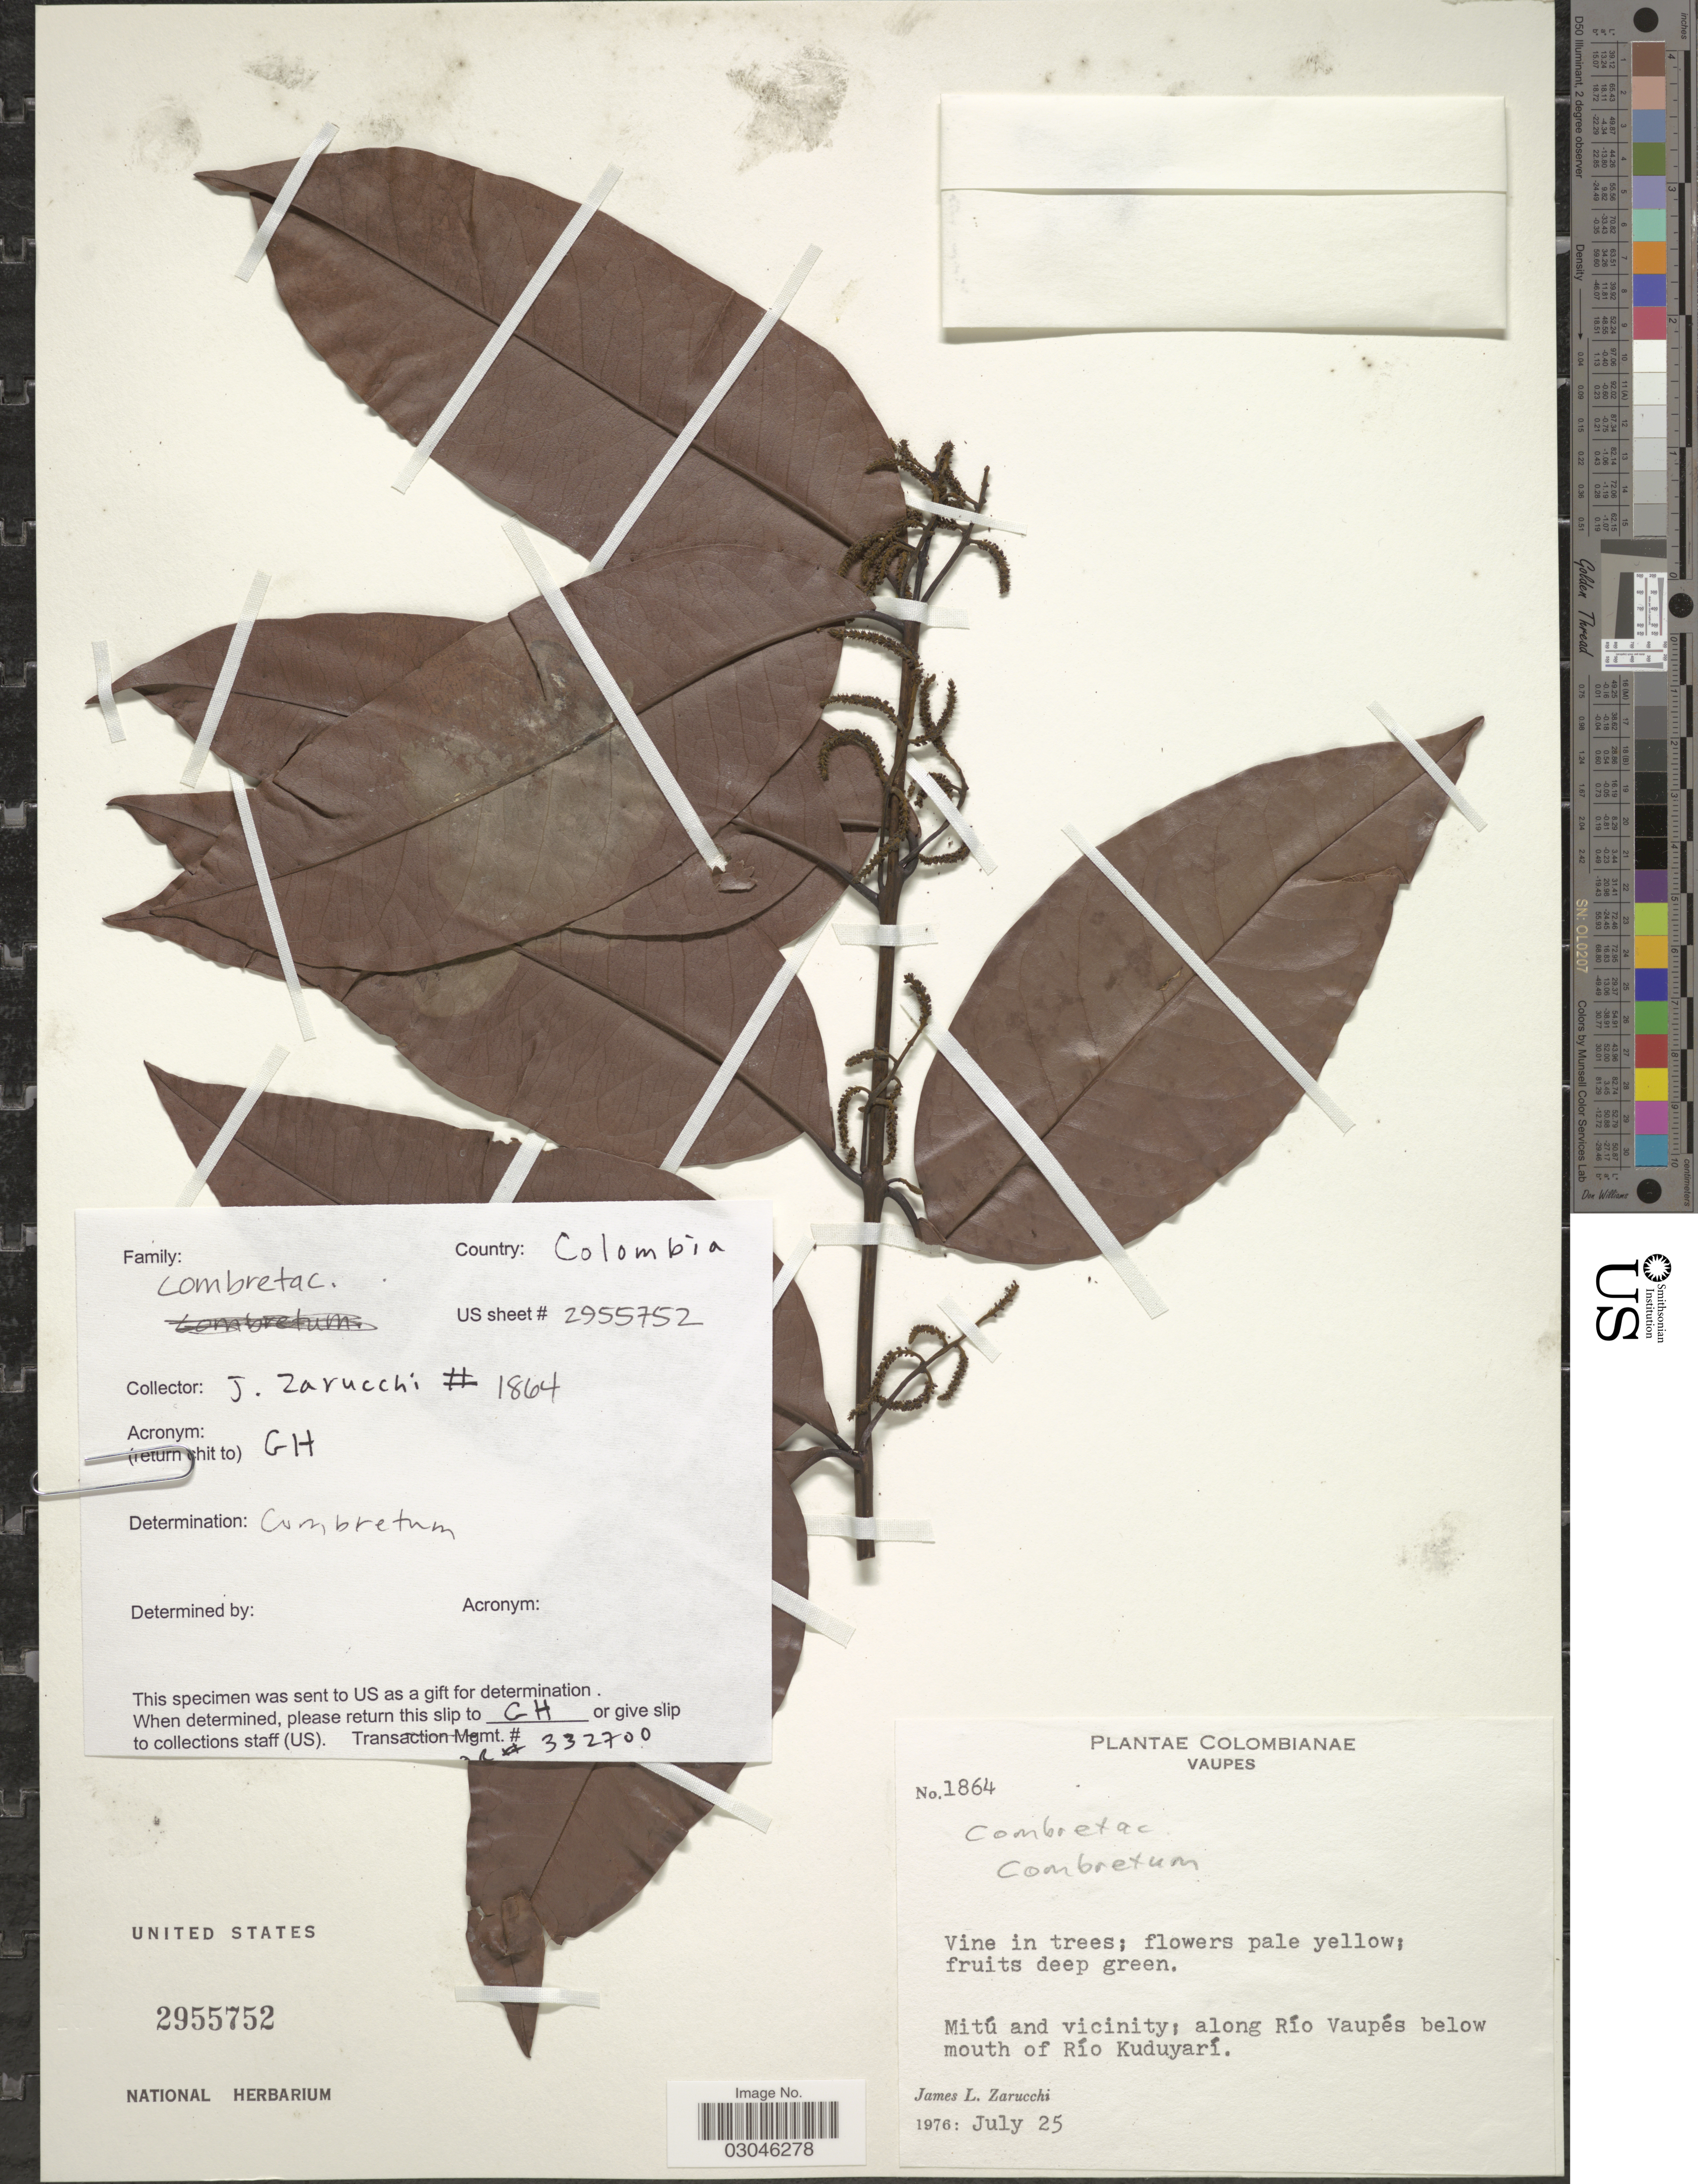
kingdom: Plantae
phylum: Tracheophyta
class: Magnoliopsida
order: Myrtales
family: Combretaceae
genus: Combretum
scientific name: Combretum sp.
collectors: J. L. Zarucchi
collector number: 1864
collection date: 1976-07-25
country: Colombia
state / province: Vaupés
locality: Mitú and vicinity; along Río Vaupés below mouth of Río Kuduyarí.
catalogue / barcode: US 2955752